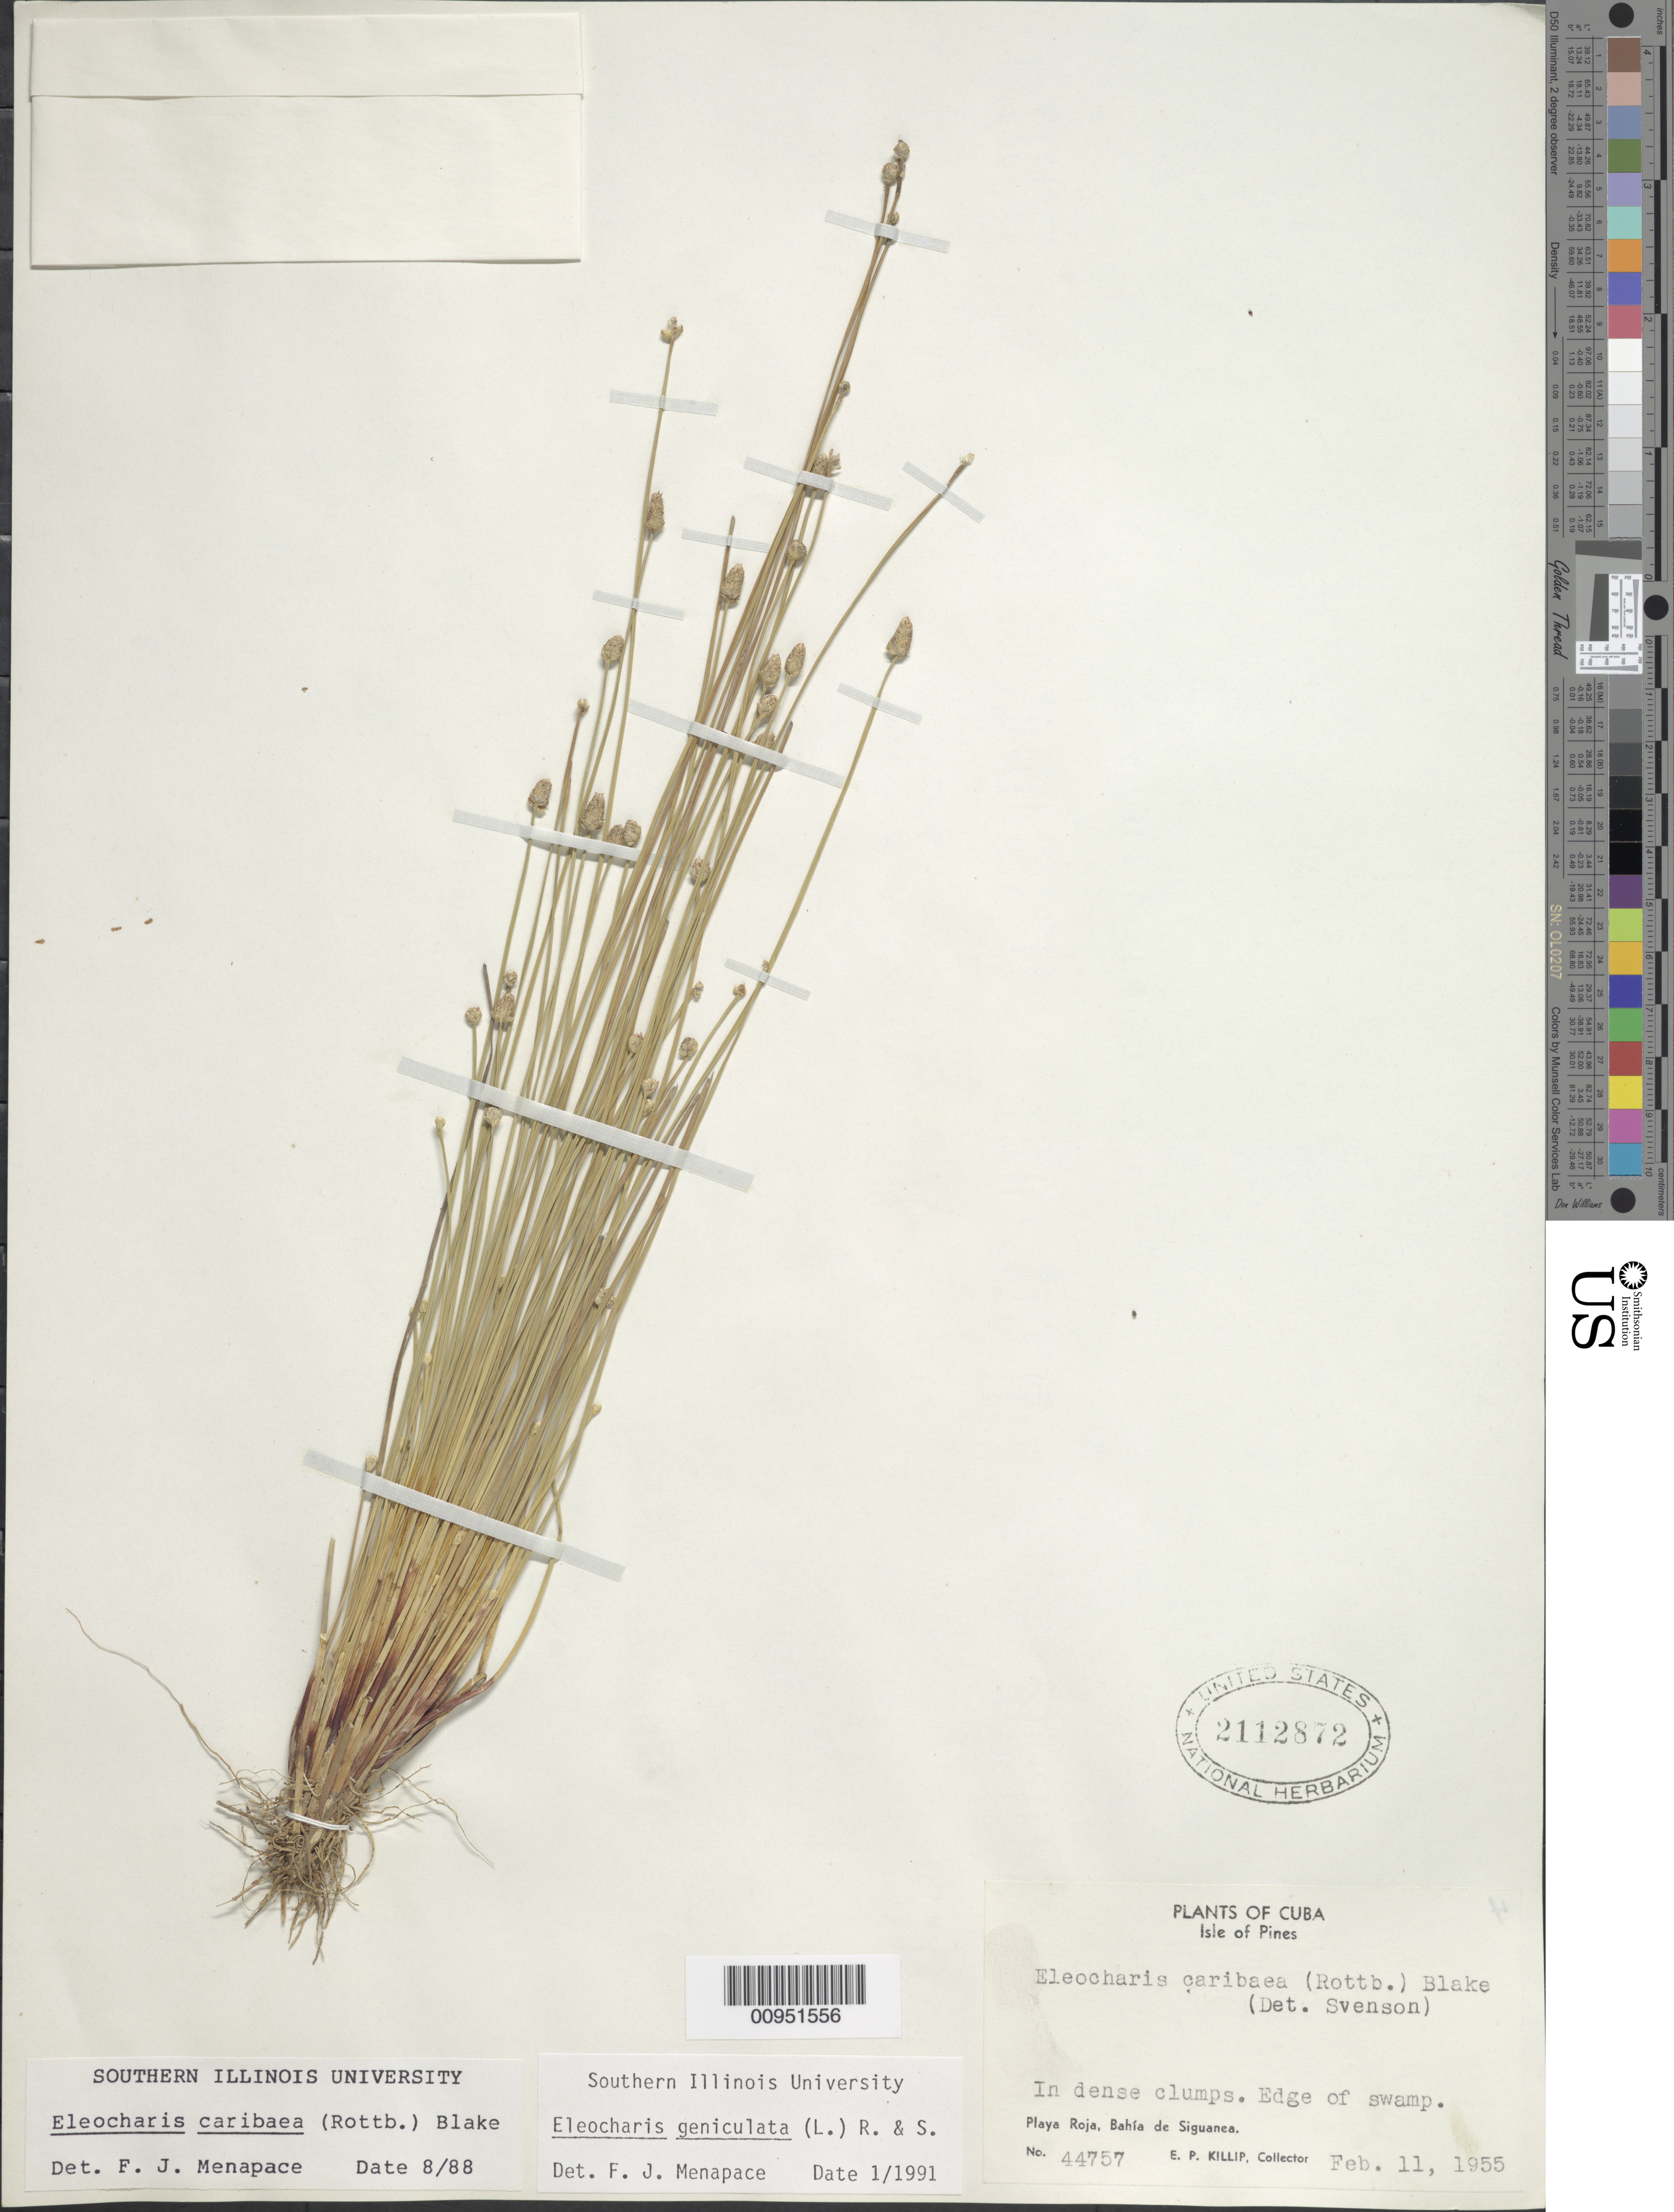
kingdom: Plantae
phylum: Tracheophyta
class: Liliopsida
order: Poales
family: Cyperaceae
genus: Eleocharis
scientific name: Eleocharis geniculata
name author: (L.) Roem. & Schult.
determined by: Menapace, F. J.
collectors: E. P. Killip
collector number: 44757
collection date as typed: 11 Feb 1955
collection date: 1955-02-11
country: Cuba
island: Isla de la Juventud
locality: Playa Roja, Bahía de Siguanea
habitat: Edge of swamps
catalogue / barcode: US 2112872